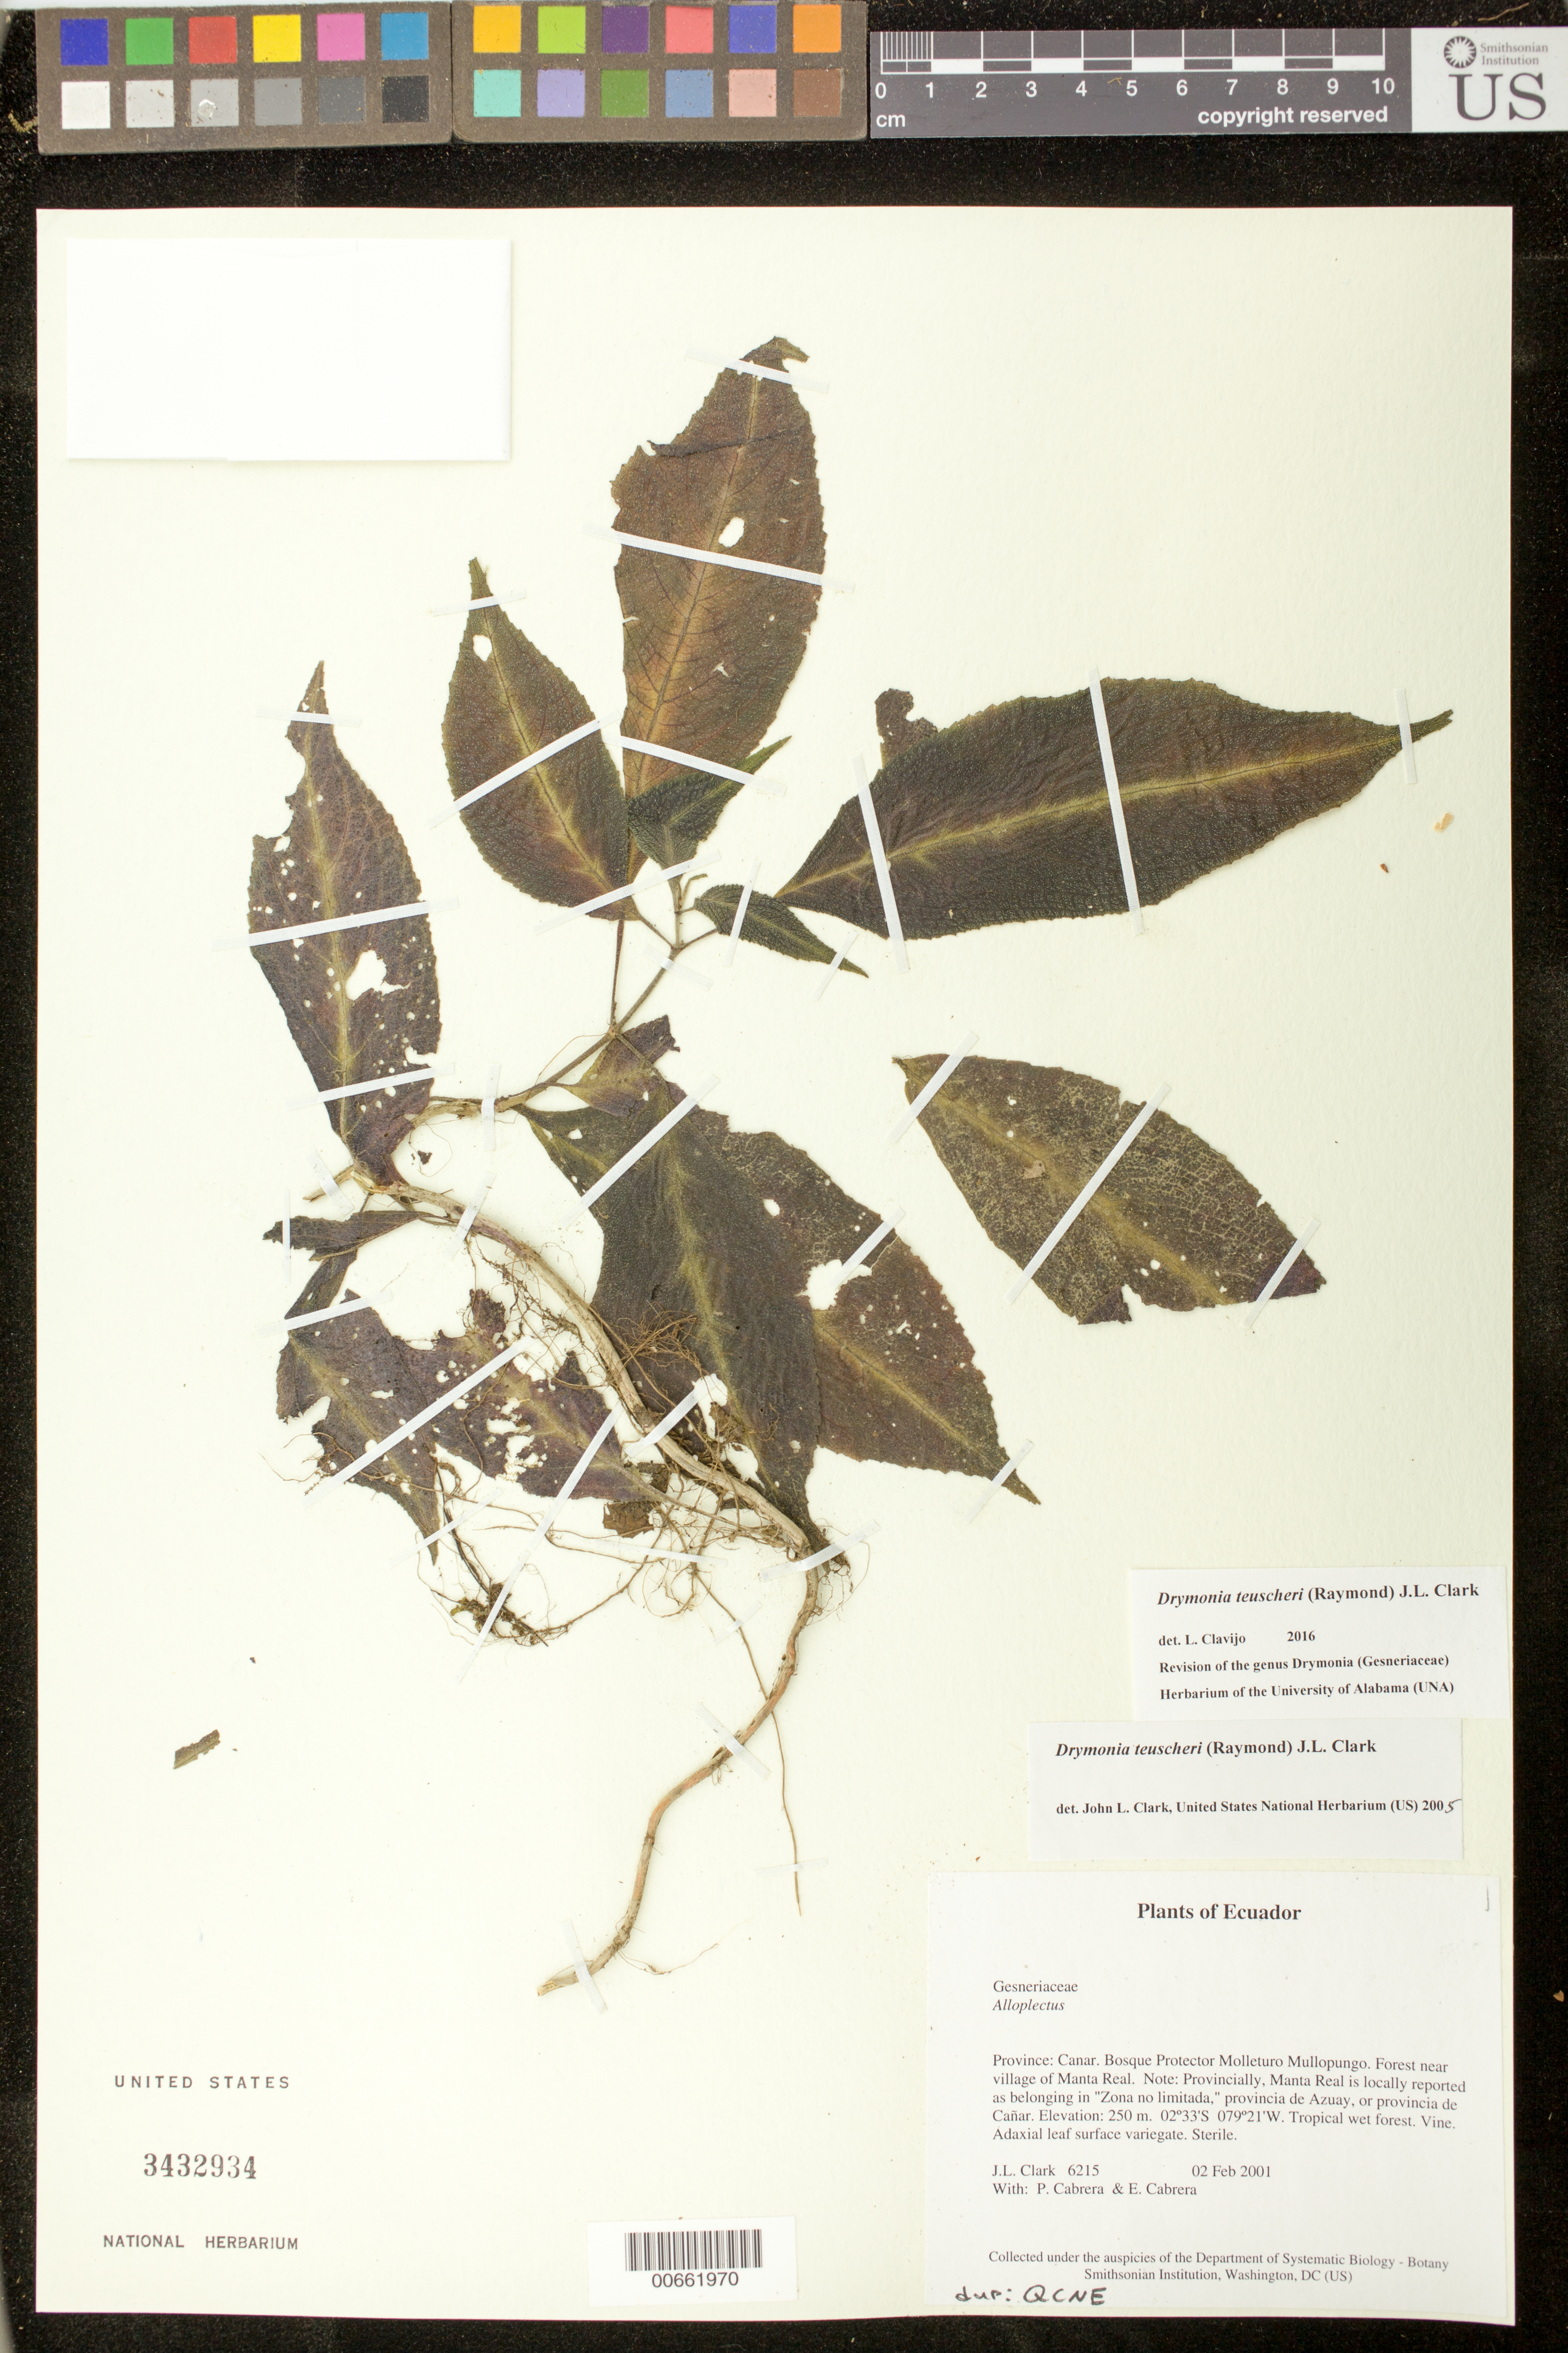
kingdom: Plantae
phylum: Tracheophyta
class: Magnoliopsida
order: Lamiales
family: Gesneriaceae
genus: Alloplectus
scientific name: Alloplectus sp.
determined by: Skog, Laurence E.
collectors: J. L. Clark, P. Cabrera & E. Cabrera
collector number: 6215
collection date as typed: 02 Feb 2001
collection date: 2001-02-02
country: Ecuador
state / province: Cañar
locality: Bosque Protector Molleturo Mullopungo. Forest near village of Manta Real. Note: Provincially, Manta Real is locally reported as belonging in "Zona no limitada," provincia de Azuay, or provincia de Cañar.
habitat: Tropical wet forest.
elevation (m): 250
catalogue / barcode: US 3432934